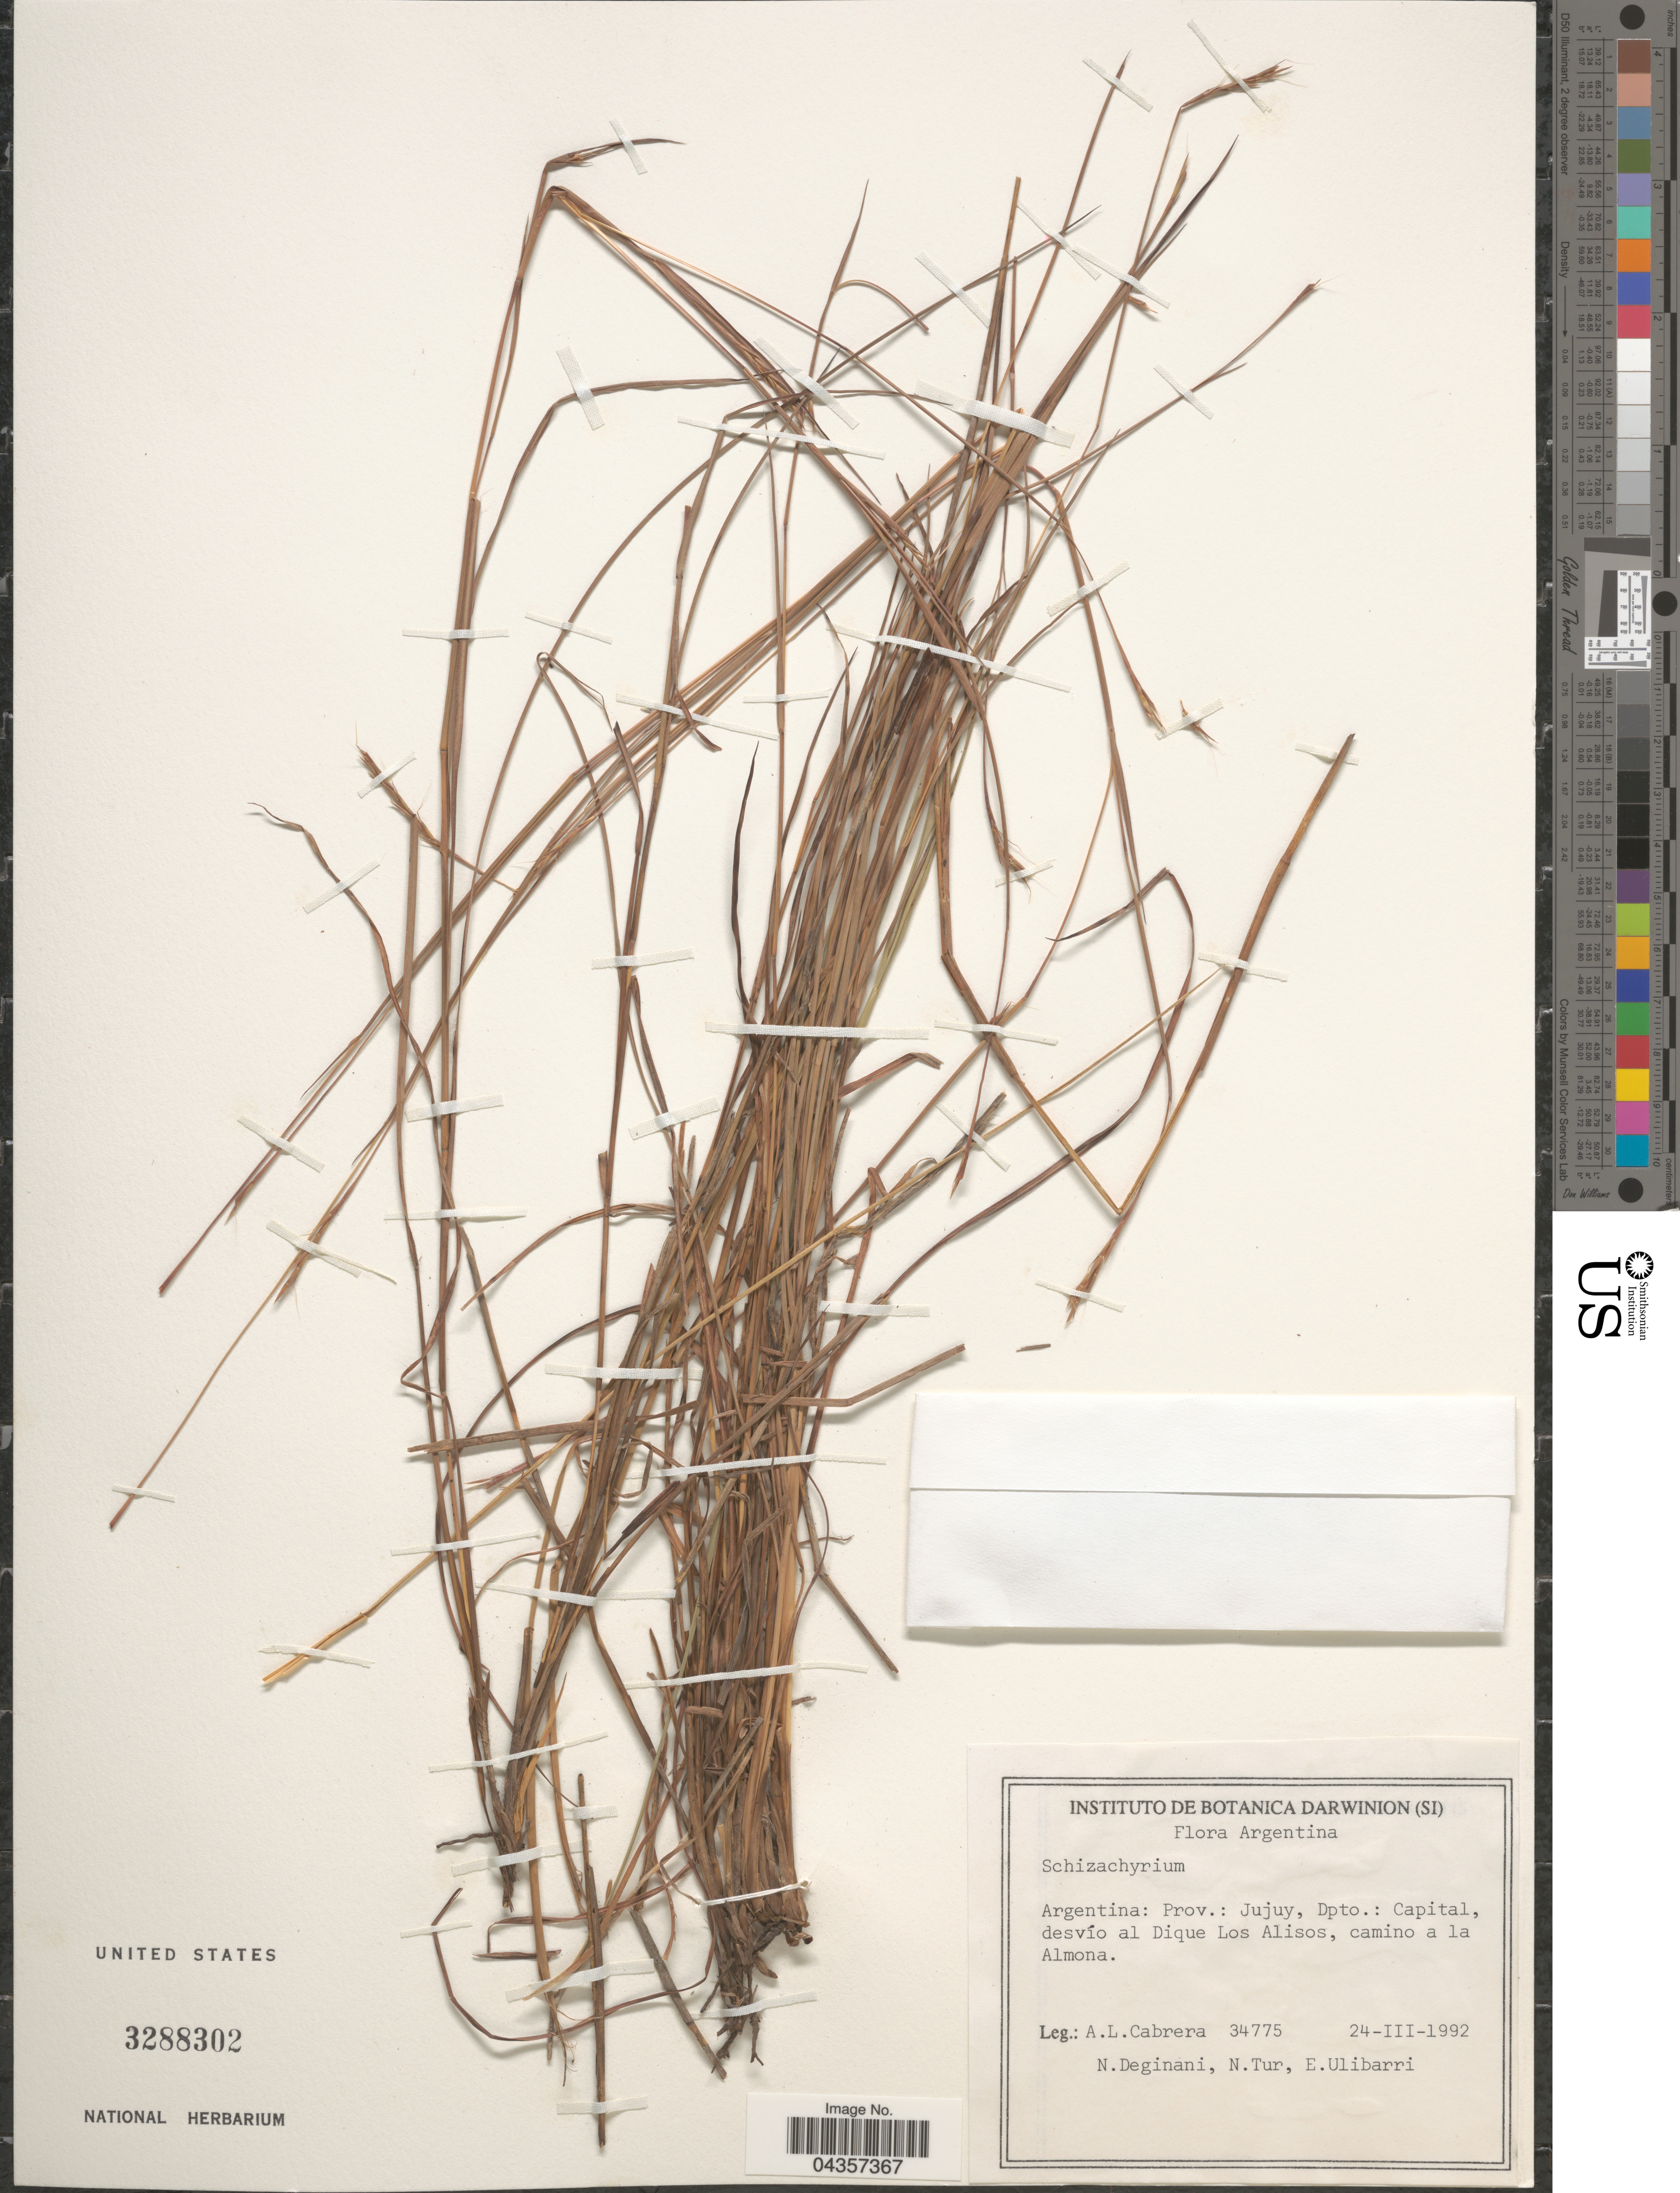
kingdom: Plantae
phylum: Tracheophyta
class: Liliopsida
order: Poales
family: Poaceae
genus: Schizachyrium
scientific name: Schizachyrium sp.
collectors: A. L. Cabrera, N. Deginani, N. Tur & E. Ulibarri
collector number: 34775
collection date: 1992-03-24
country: Argentina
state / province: Jujuy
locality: Dpto.: Capital, desvío al Dique Los Alisos, camino a la Almona.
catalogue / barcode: US 3288302